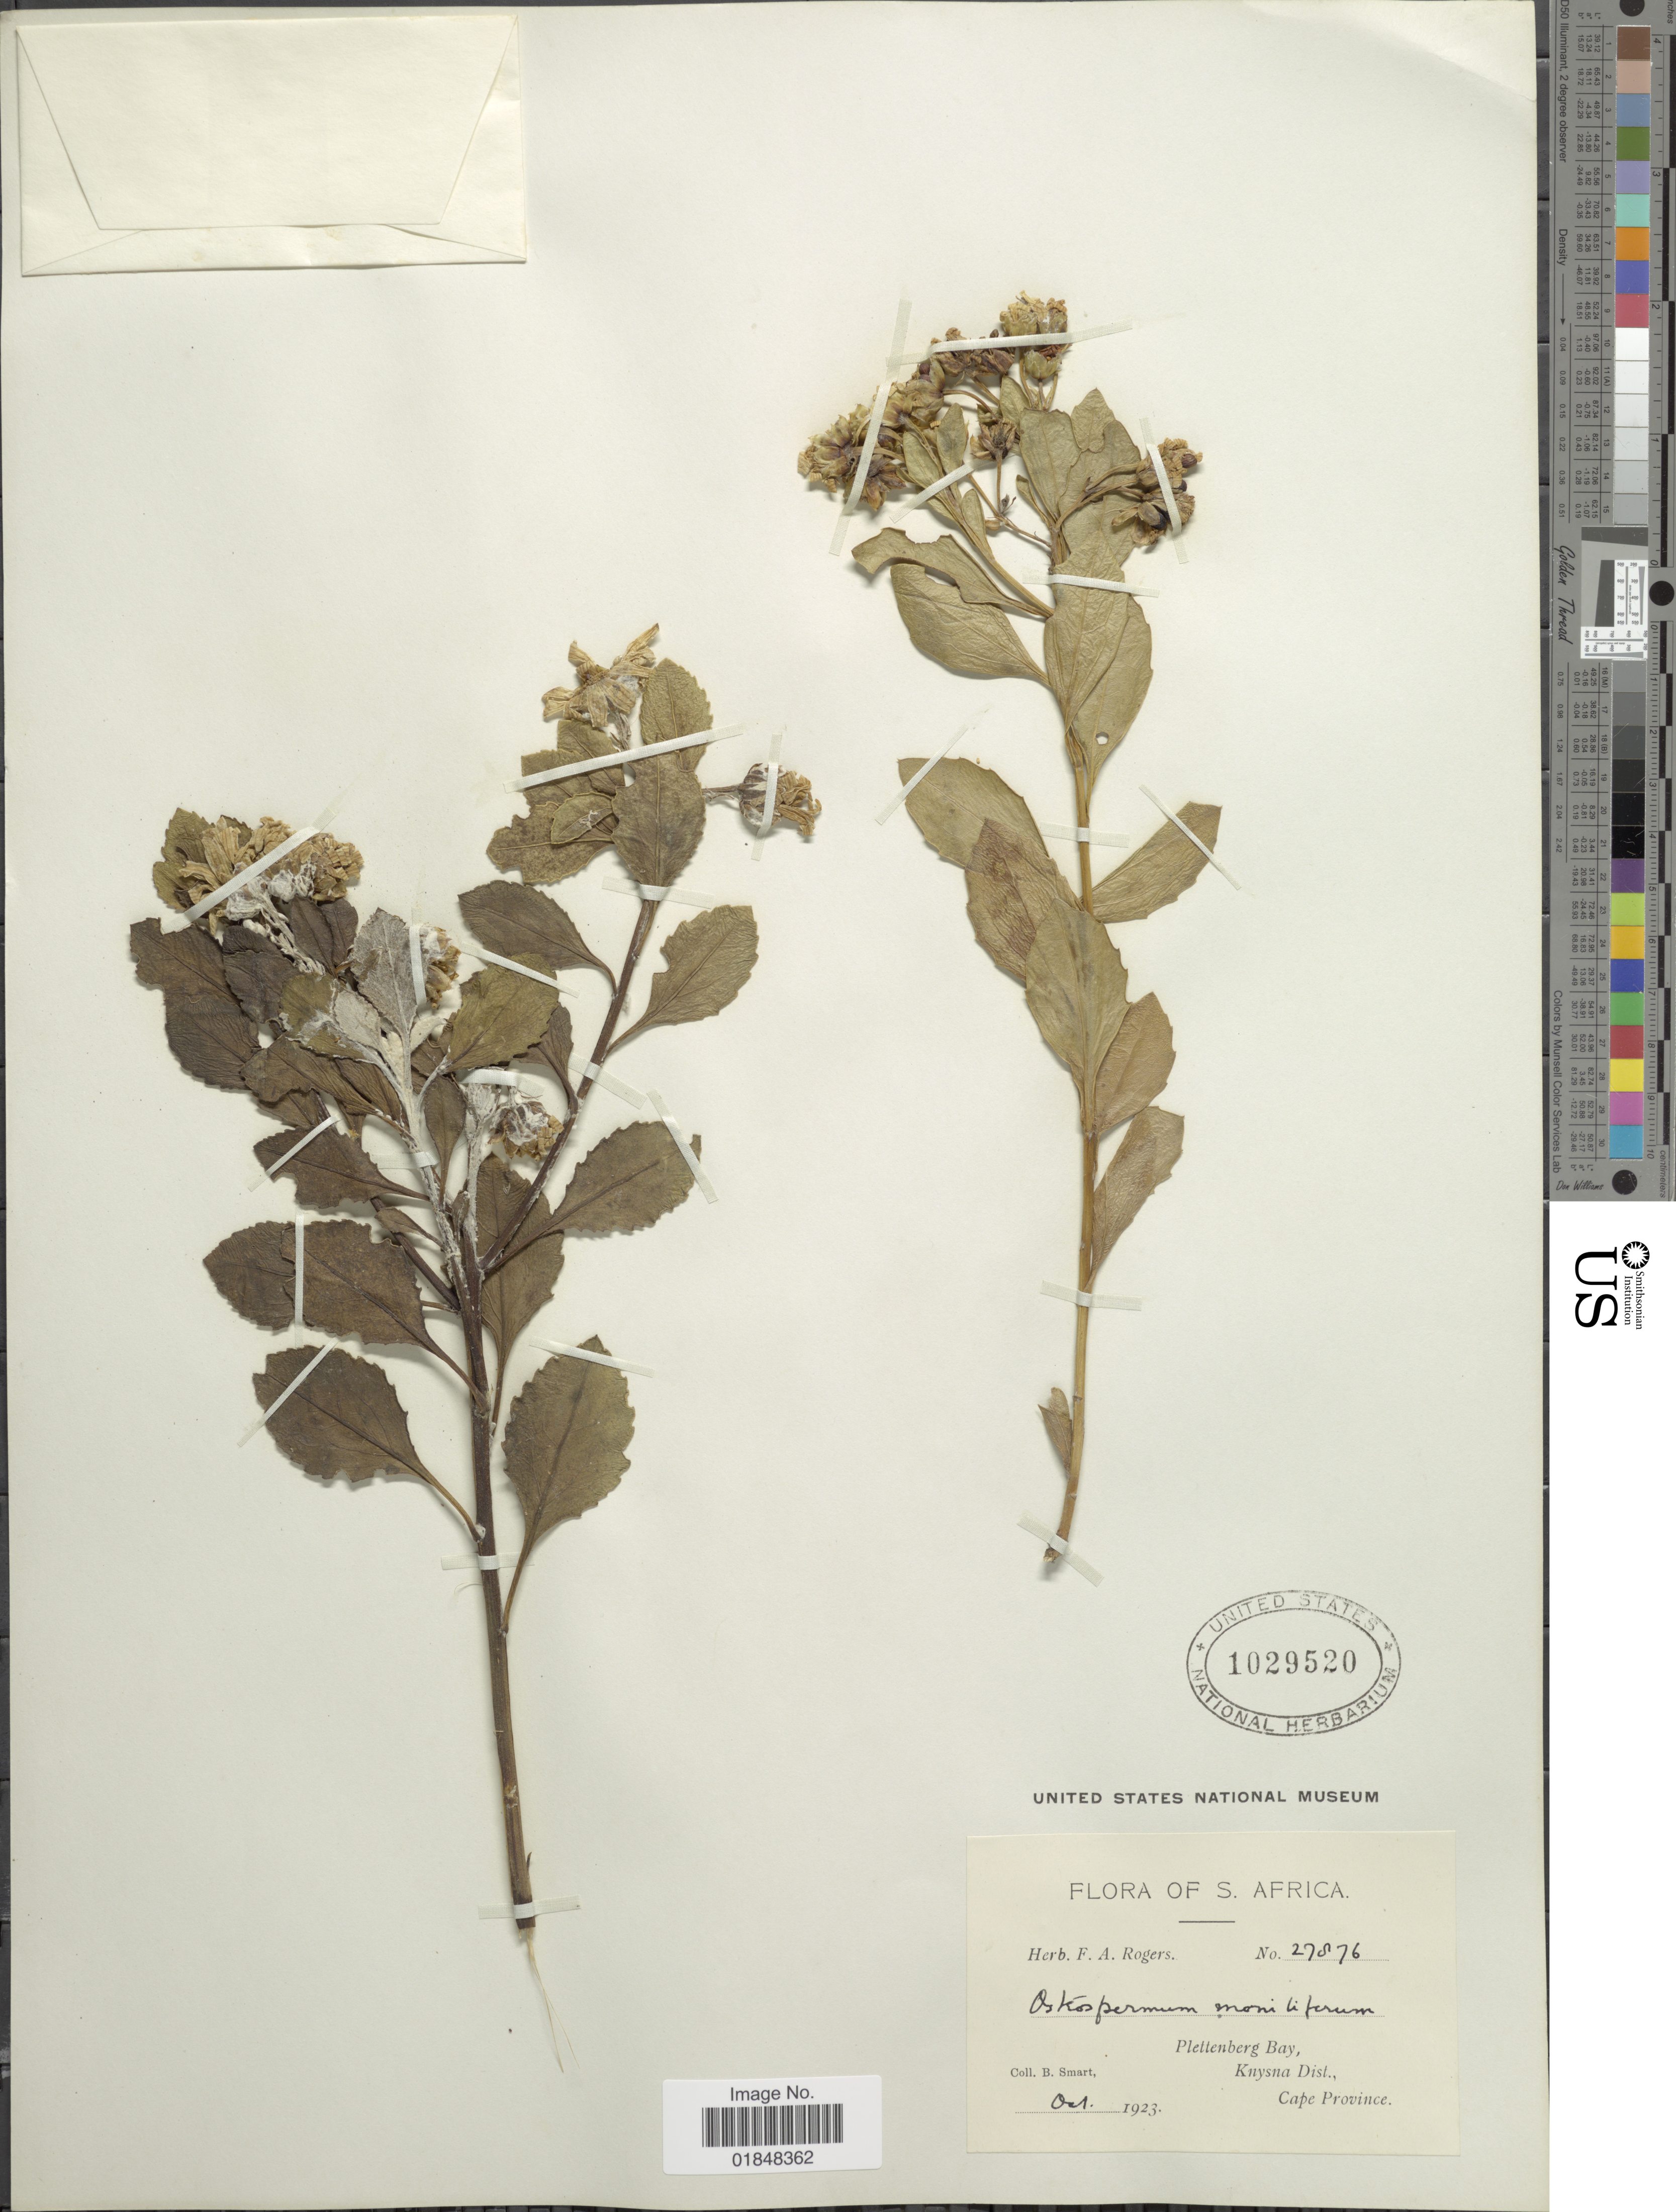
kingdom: Plantae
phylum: Tracheophyta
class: Magnoliopsida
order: Asterales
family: Asteraceae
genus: Chrysanthemoides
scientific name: Chrysanthemoides monilifera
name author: (L.) Norl.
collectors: B. Smart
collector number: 27876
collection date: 1923-10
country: South Africa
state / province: Western Cape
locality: Plettenberg bay, Knysna Dist.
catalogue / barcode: US 1029520